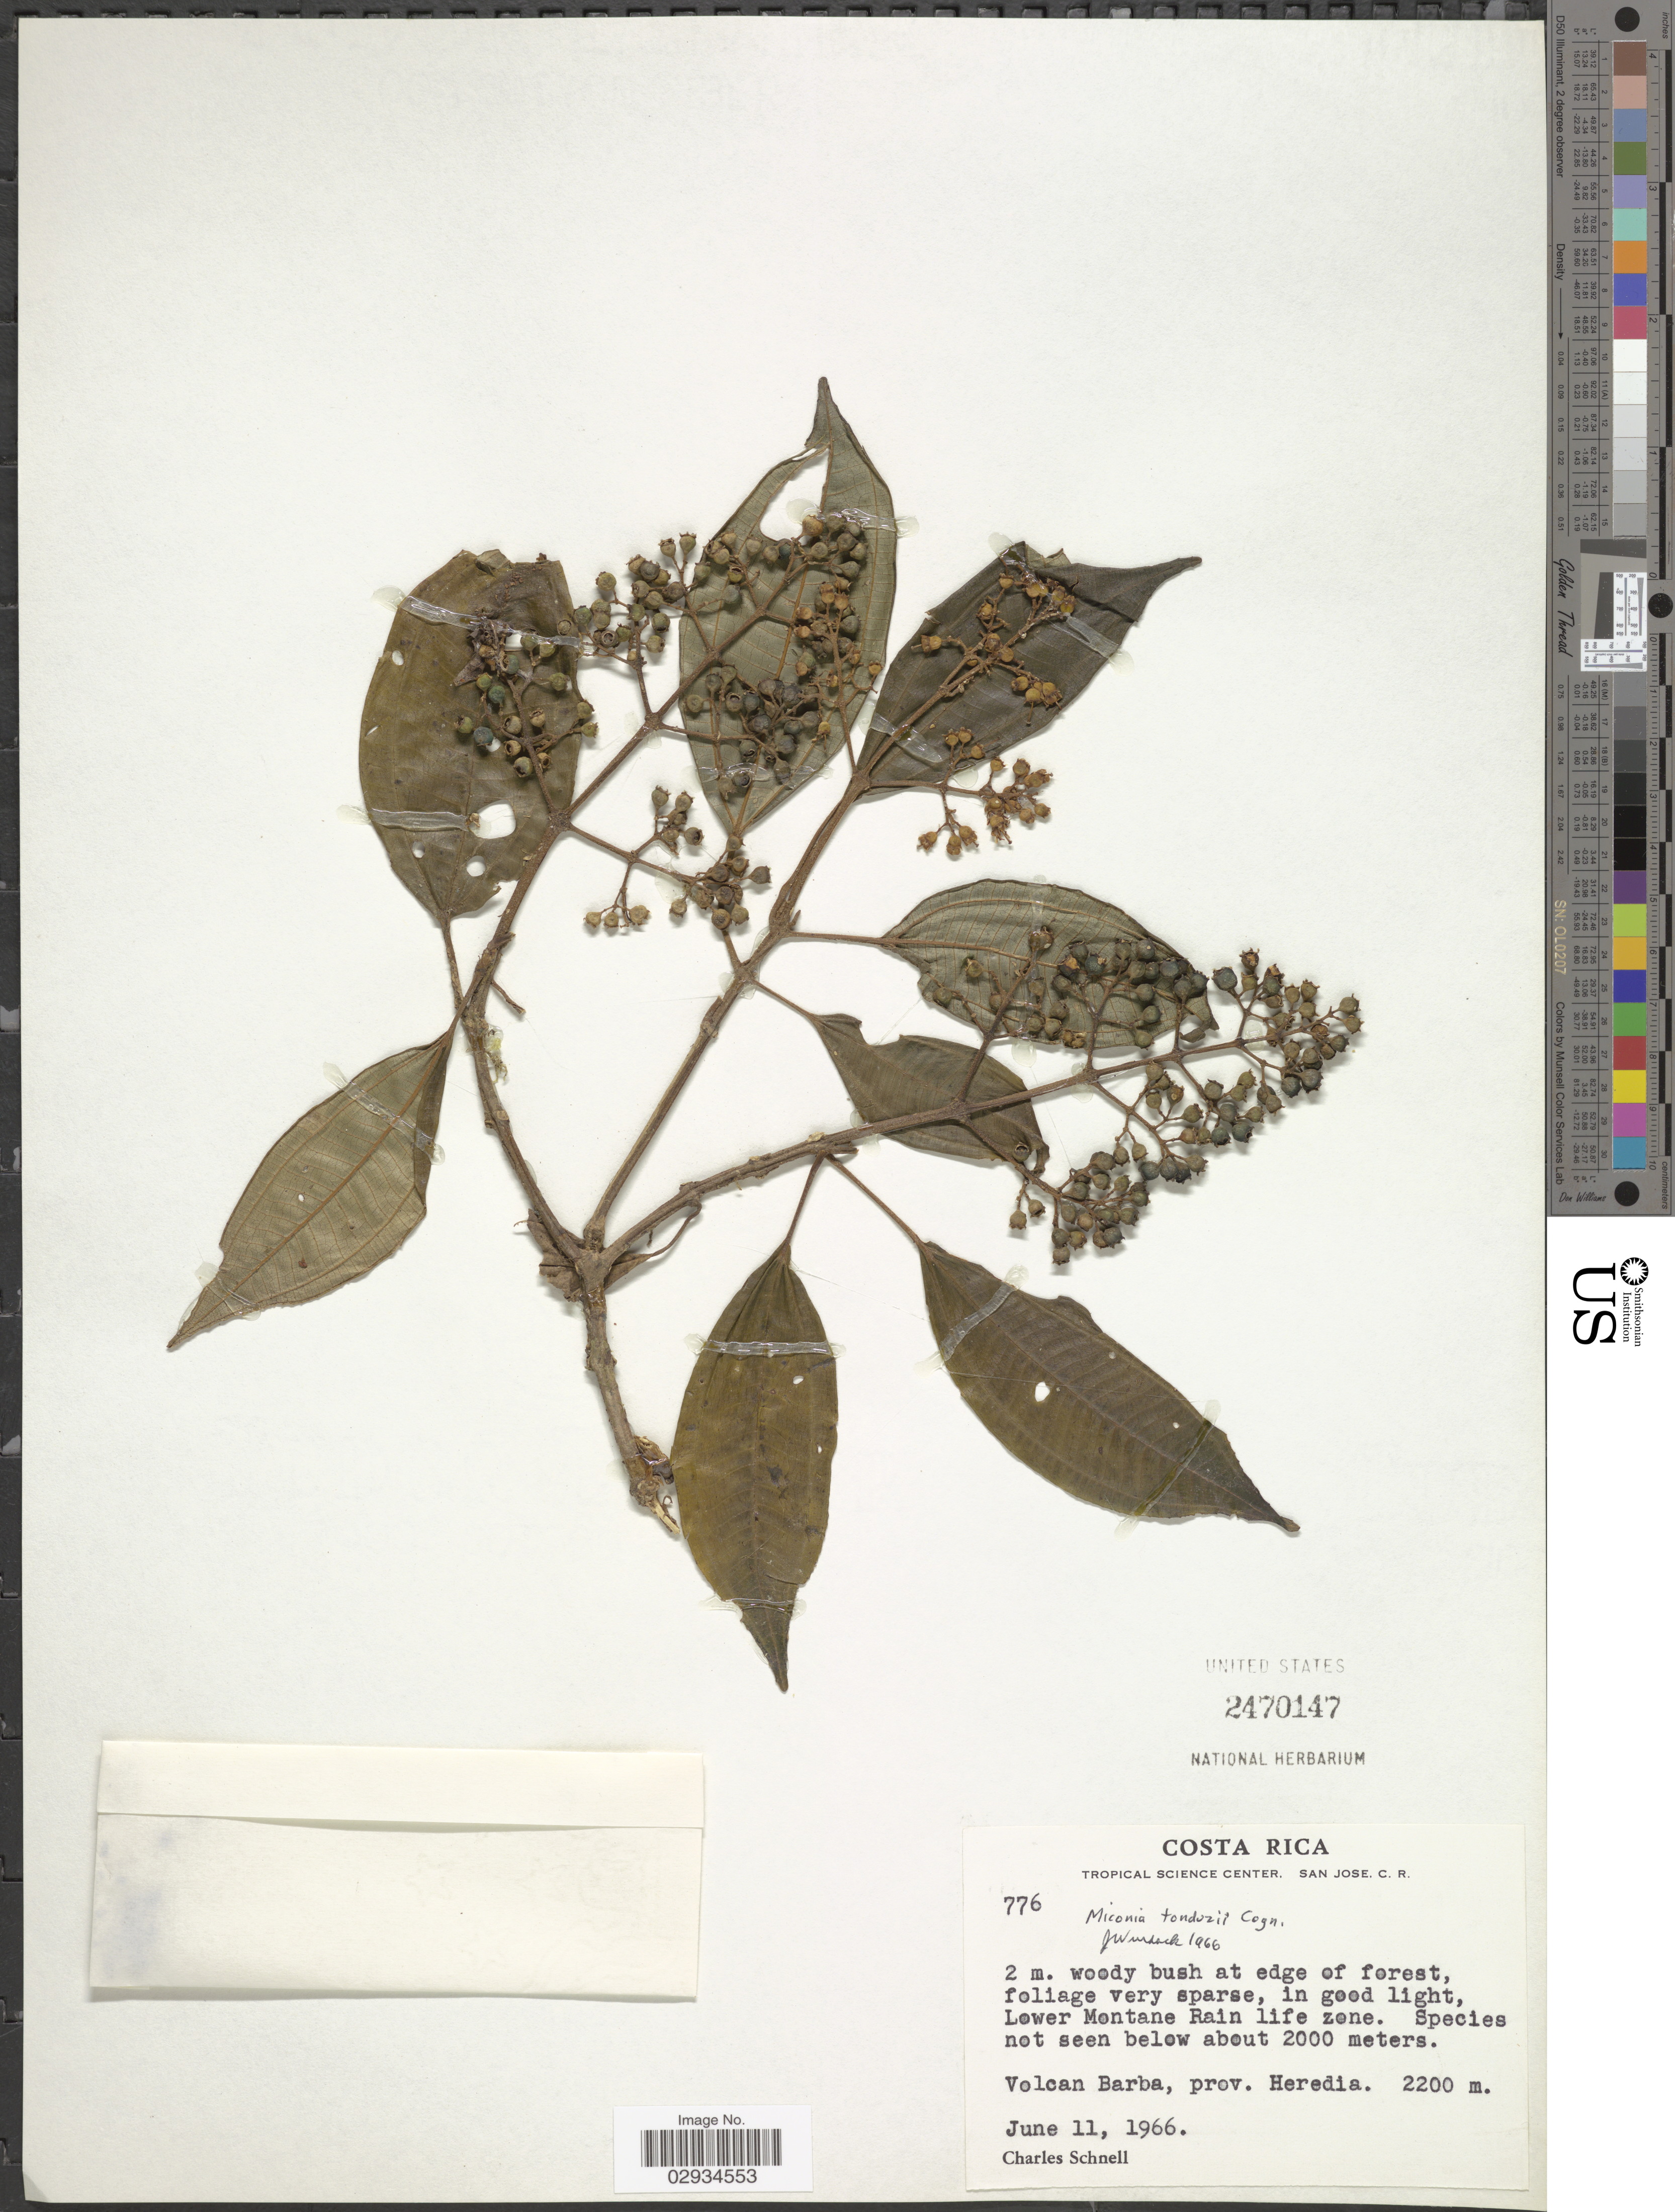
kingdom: Plantae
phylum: Tracheophyta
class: Magnoliopsida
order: Myrtales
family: Melastomataceae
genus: Miconia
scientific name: Miconia tonduzii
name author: Cogn. in A. DC.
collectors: C. Schnell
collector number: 776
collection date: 1966-06-11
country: Costa Rica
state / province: Heredia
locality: Volcan Barba.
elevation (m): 2200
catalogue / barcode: US 2470147